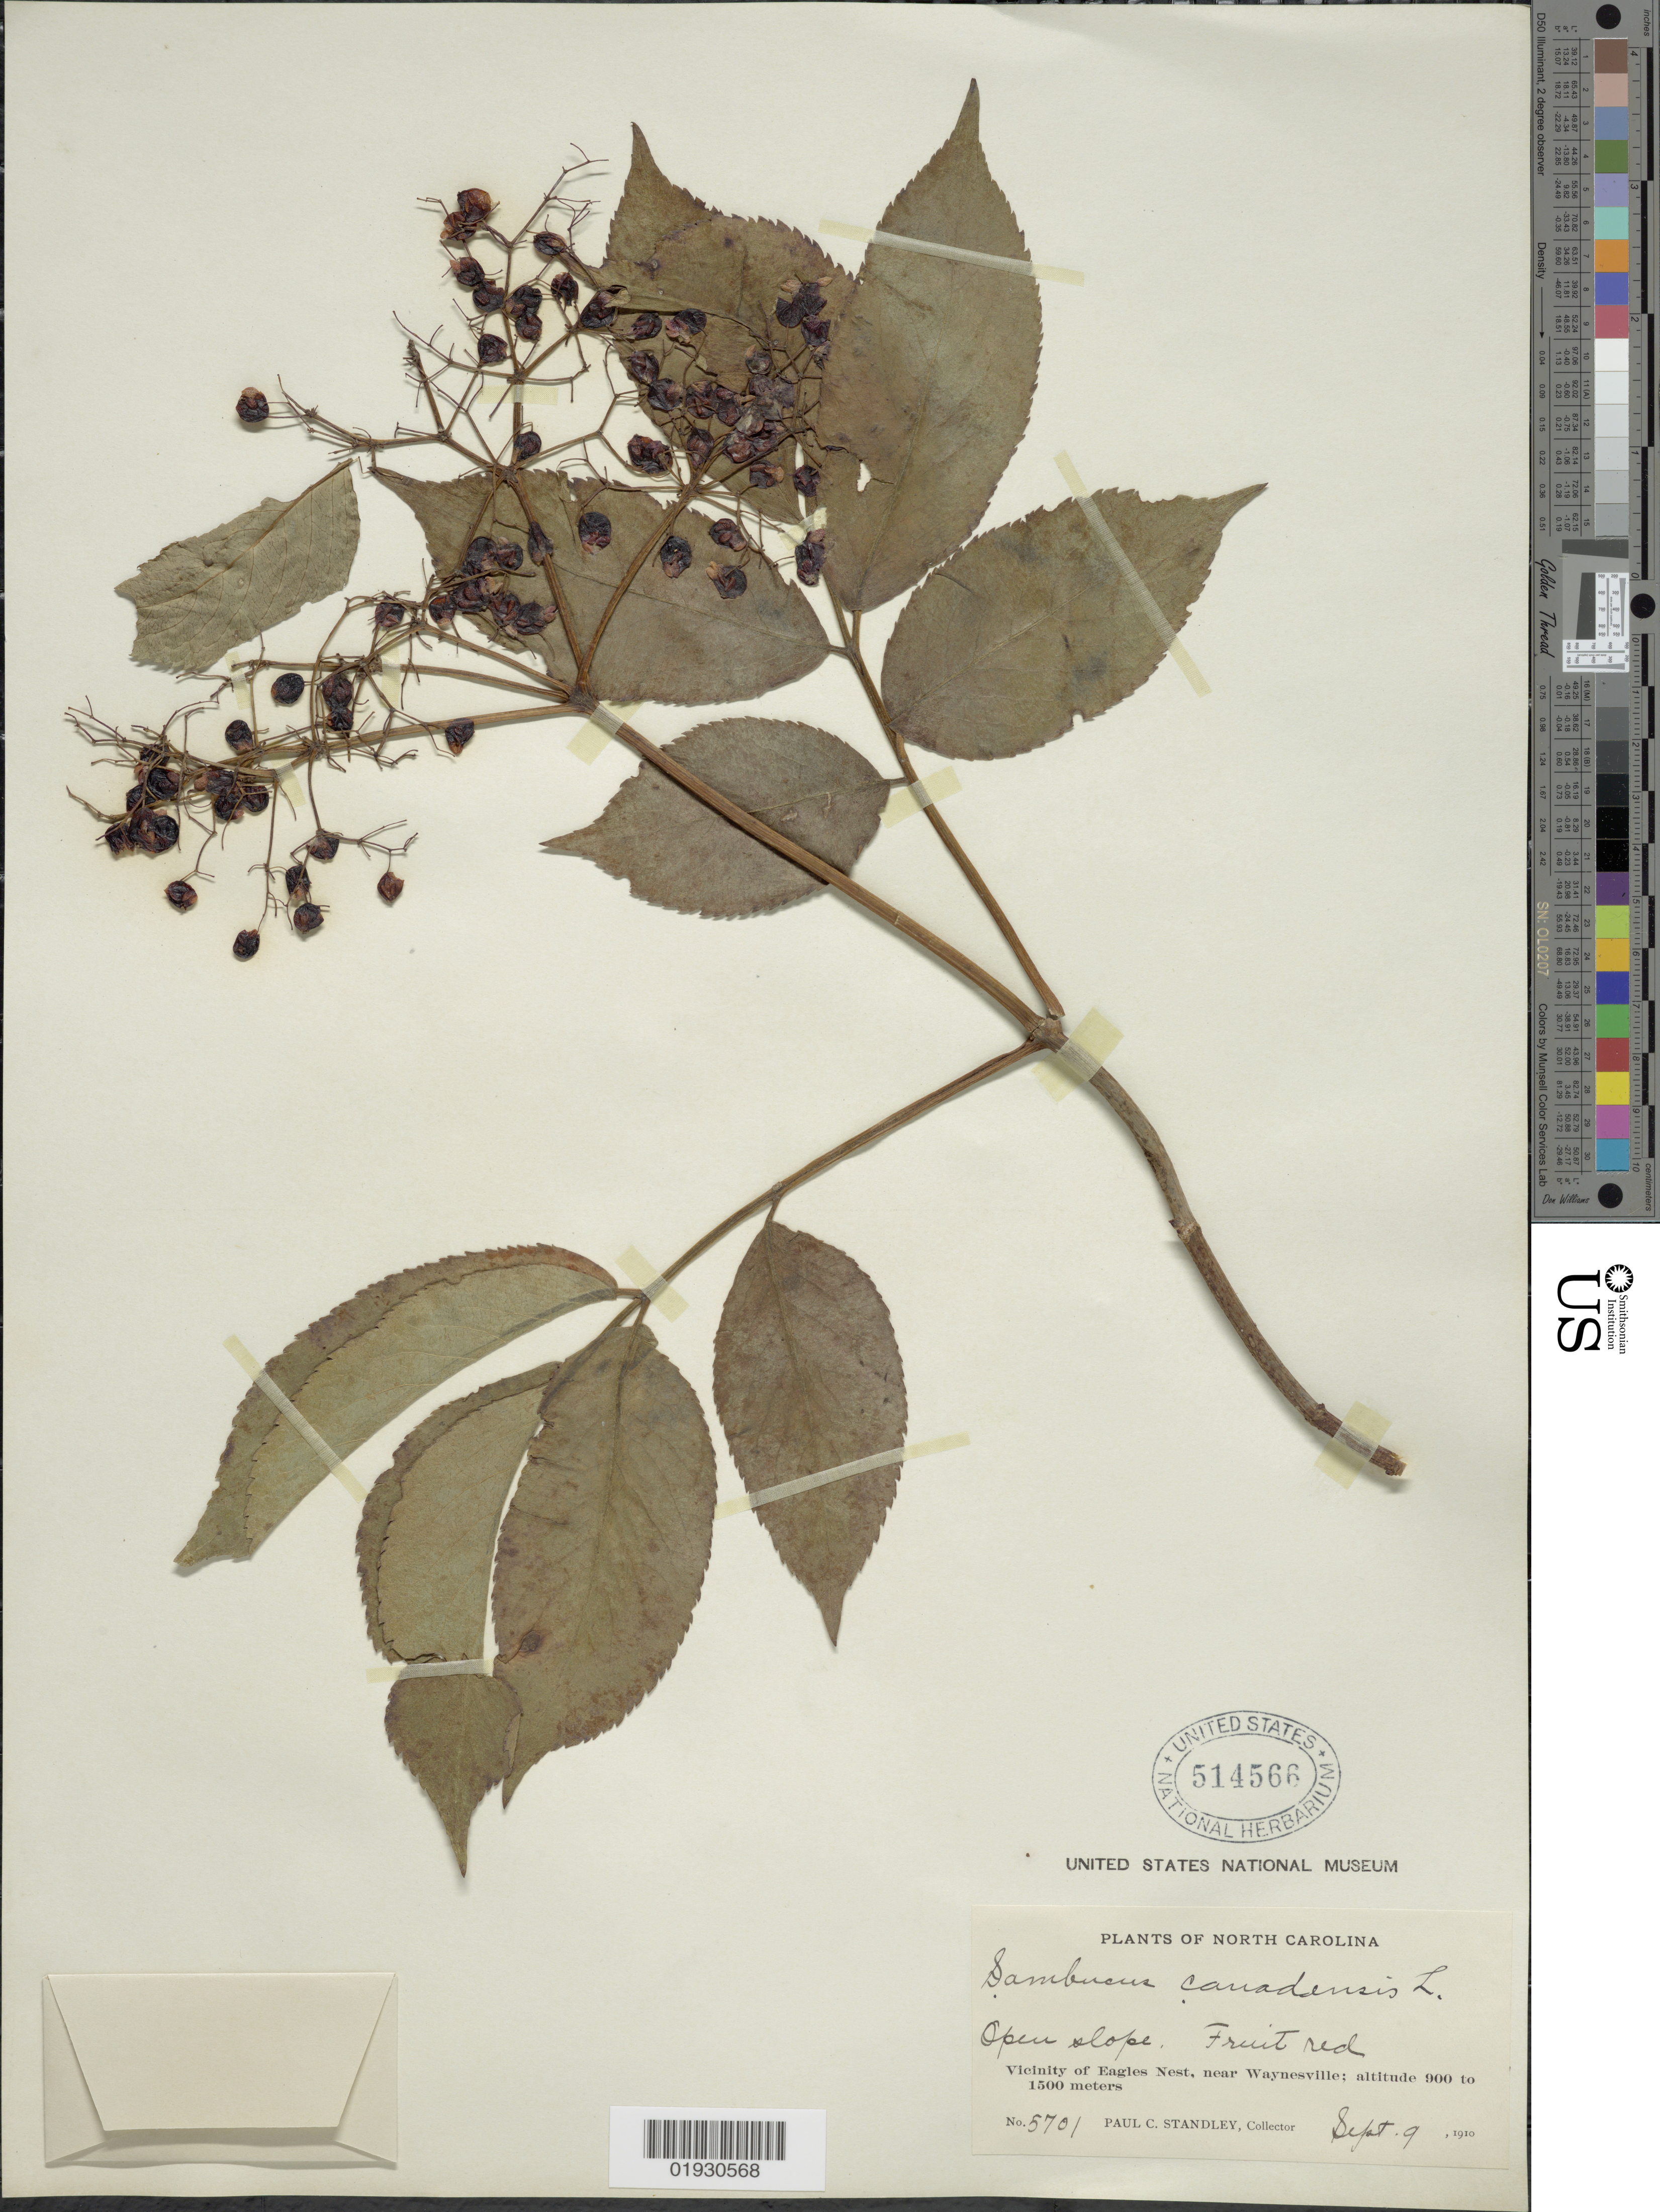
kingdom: Plantae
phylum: Tracheophyta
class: Magnoliopsida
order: Dipsacales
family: Viburnaceae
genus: Sambucus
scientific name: Sambucus canadensis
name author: L.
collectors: P. C. Standley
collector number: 5701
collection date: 1910-09-09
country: United States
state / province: North Carolina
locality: Vicinity of Eagles Nest, near Waynesville.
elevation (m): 900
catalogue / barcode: US 514566